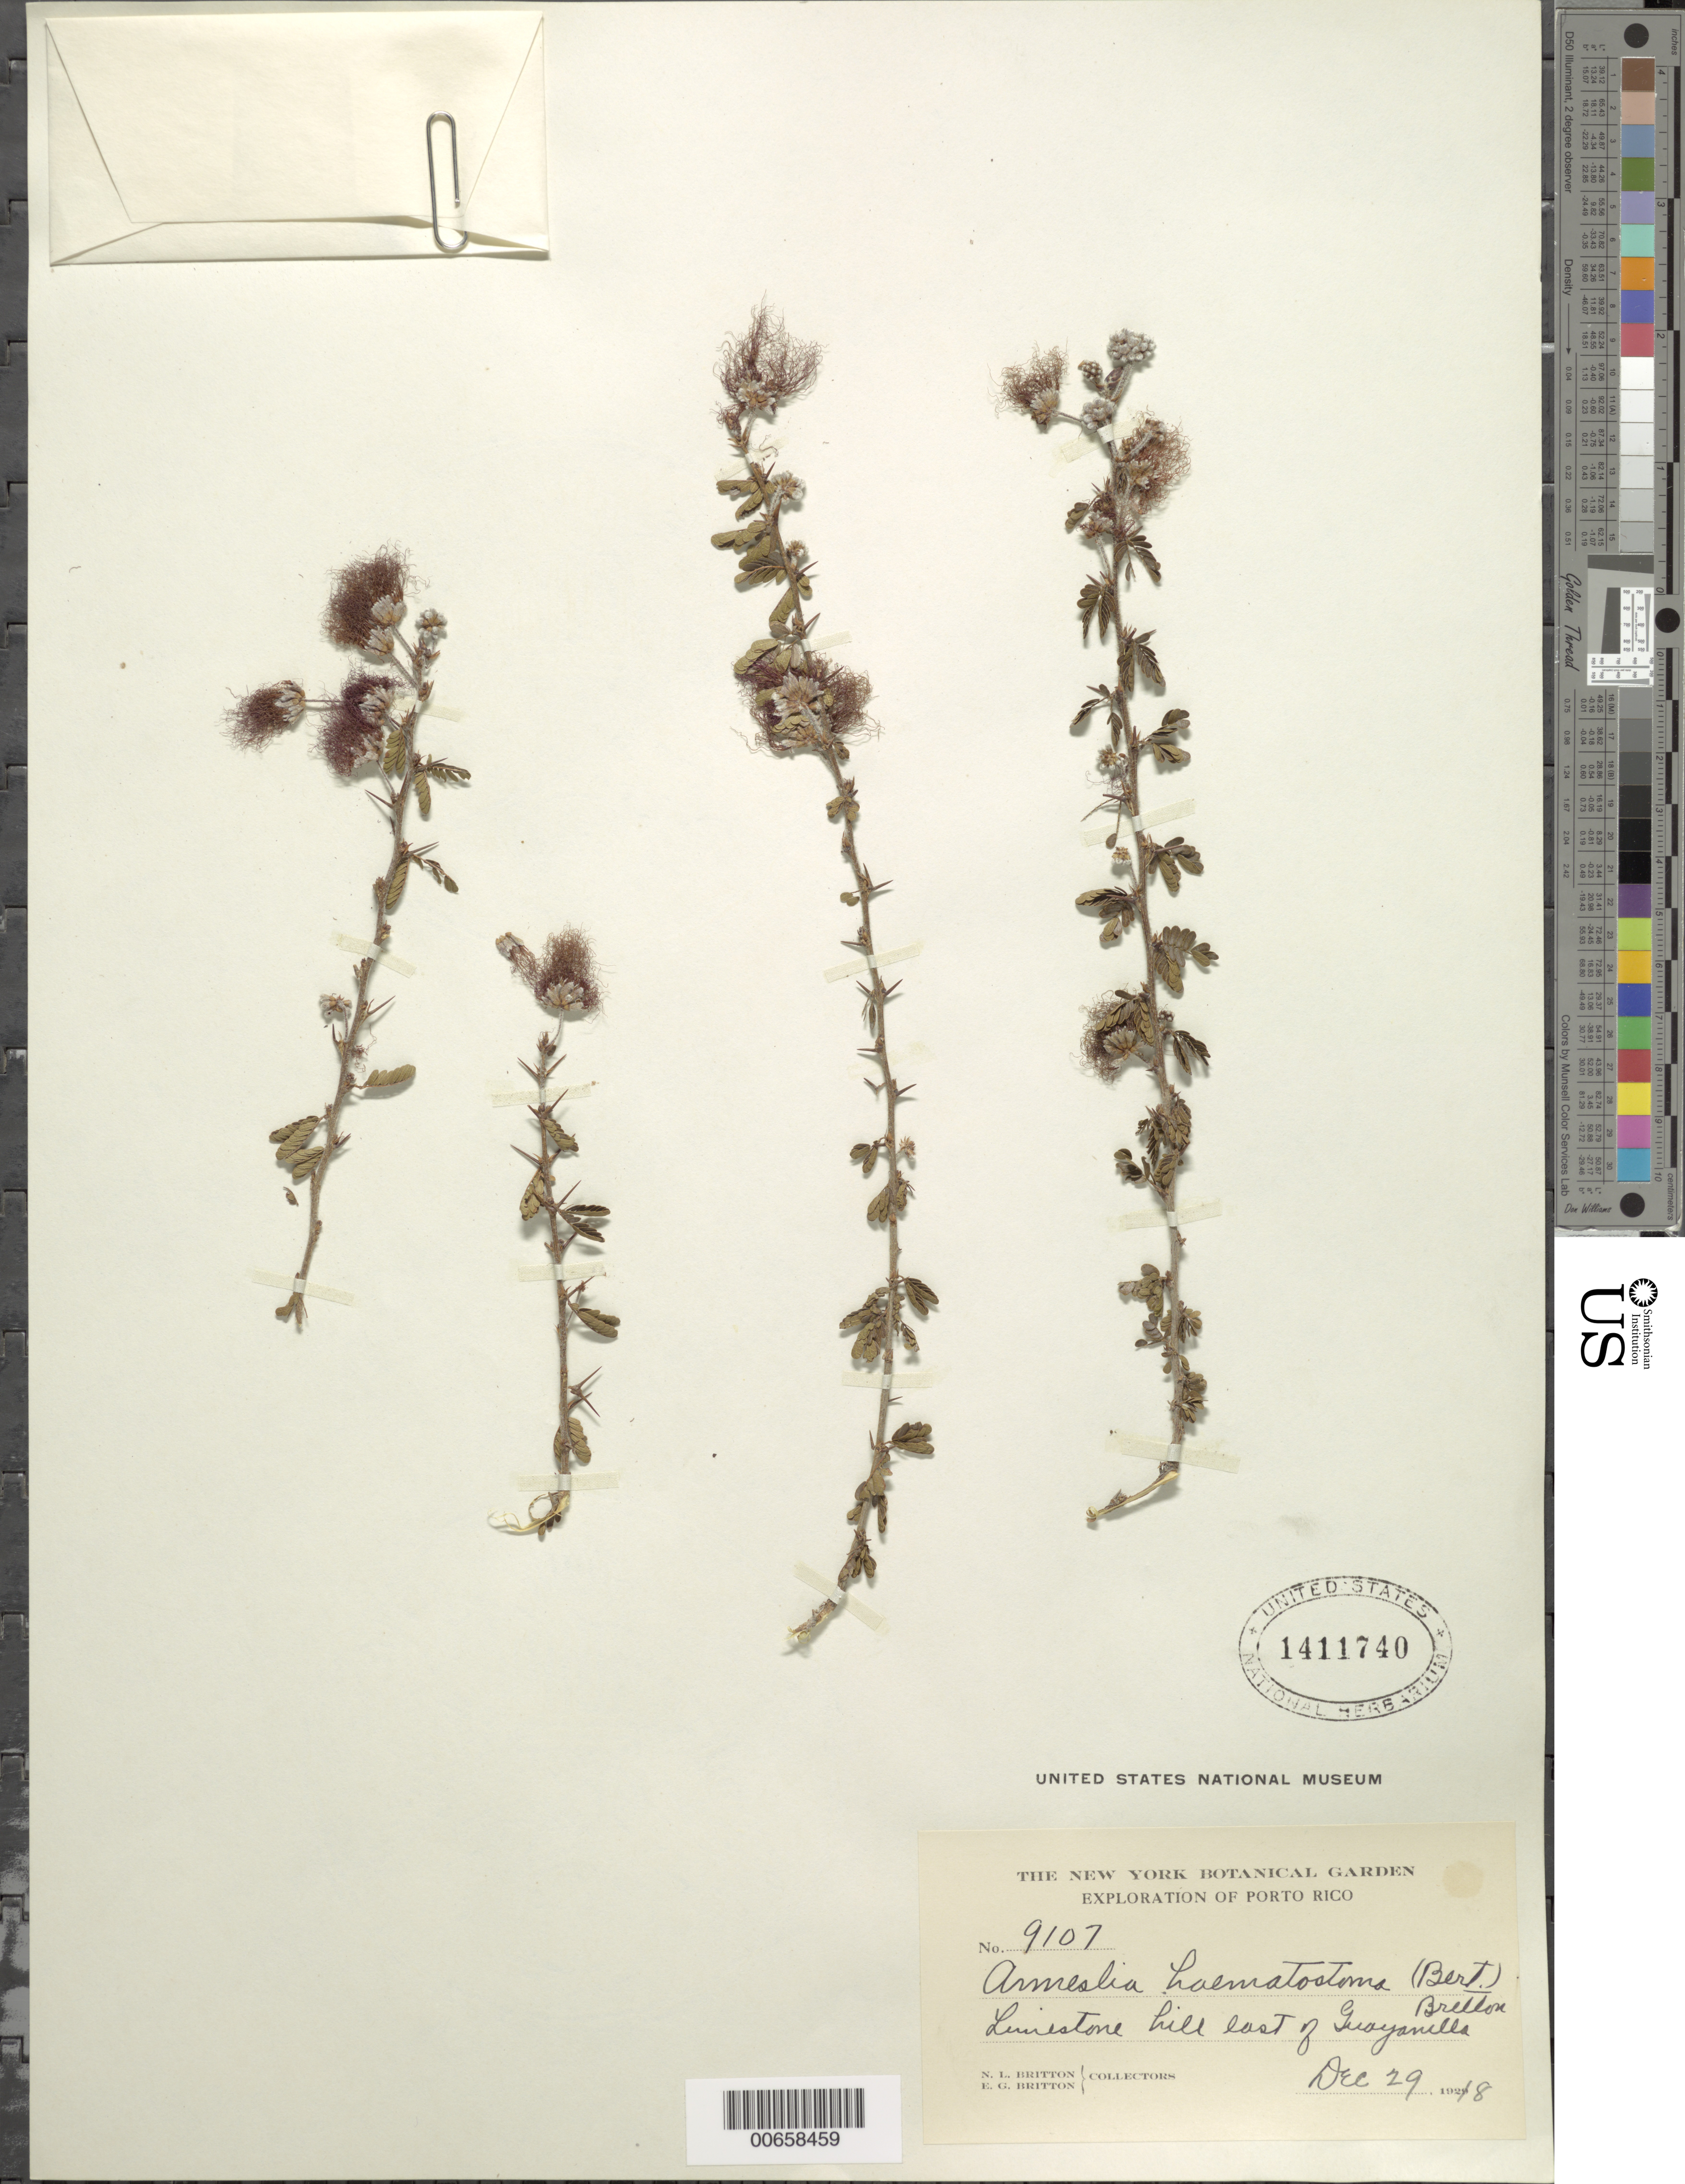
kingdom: Plantae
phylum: Tracheophyta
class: Magnoliopsida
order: Fabales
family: Fabaceae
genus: Calliandra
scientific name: Calliandra haematomma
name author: (Bertero ex DC.) Benth.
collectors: N. Britton & E. G. Britton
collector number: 9107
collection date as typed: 29 Dec 1928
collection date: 1928-12-29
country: Puerto Rico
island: Greater Antilles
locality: Guayanilla, E of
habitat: Limestone hill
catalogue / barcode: US 1411740